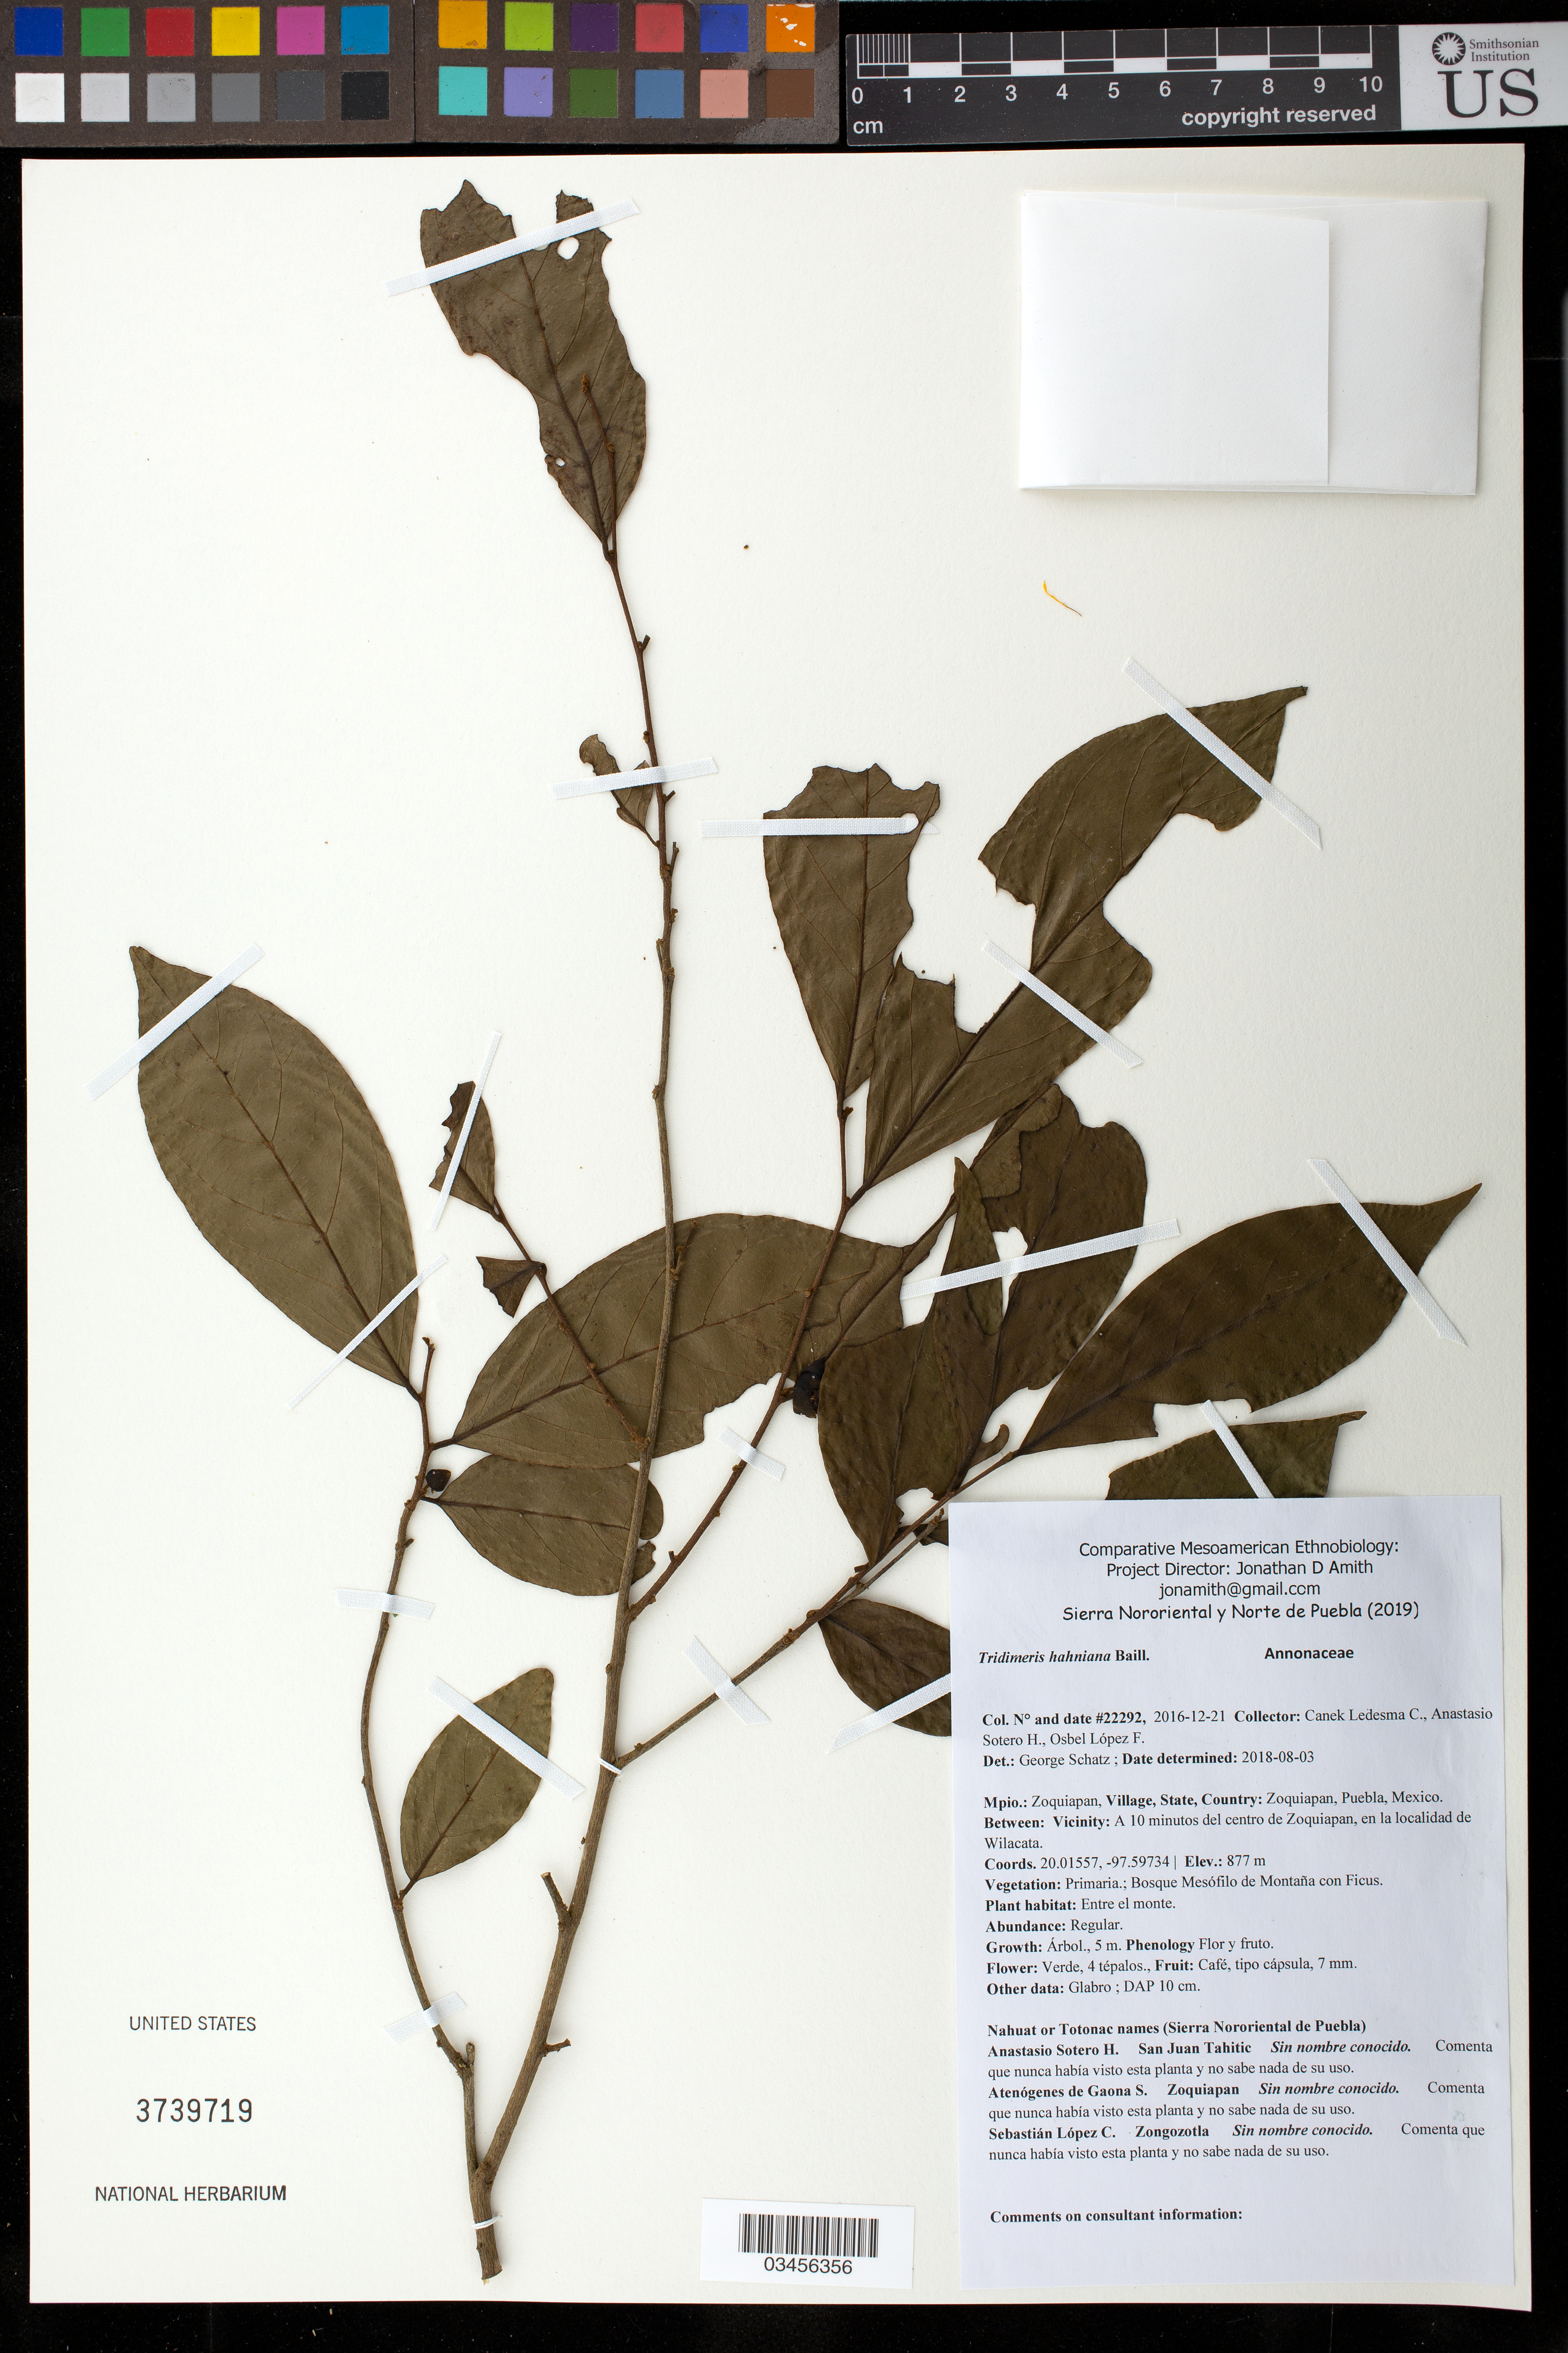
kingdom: Plantae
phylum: Tracheophyta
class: Magnoliopsida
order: Magnoliales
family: Annonaceae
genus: Tridimeris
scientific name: Tridimeris hahniana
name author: Baill.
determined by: Schatz, G.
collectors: Canek Ledesma C., O. López Francisco & A. Sotero H.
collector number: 22292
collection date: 2016-12-21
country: México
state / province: Puebla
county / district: Zoquiapan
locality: PUEBLO: Zoquiapan; LOCALIDAD EXACTA: A 10 minutos del centro de Zoquiapan, en la localidad de Wilacata.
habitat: Bosque mesófilo de montaña con Ficus | Entre el monte.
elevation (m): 877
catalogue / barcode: US 3739719